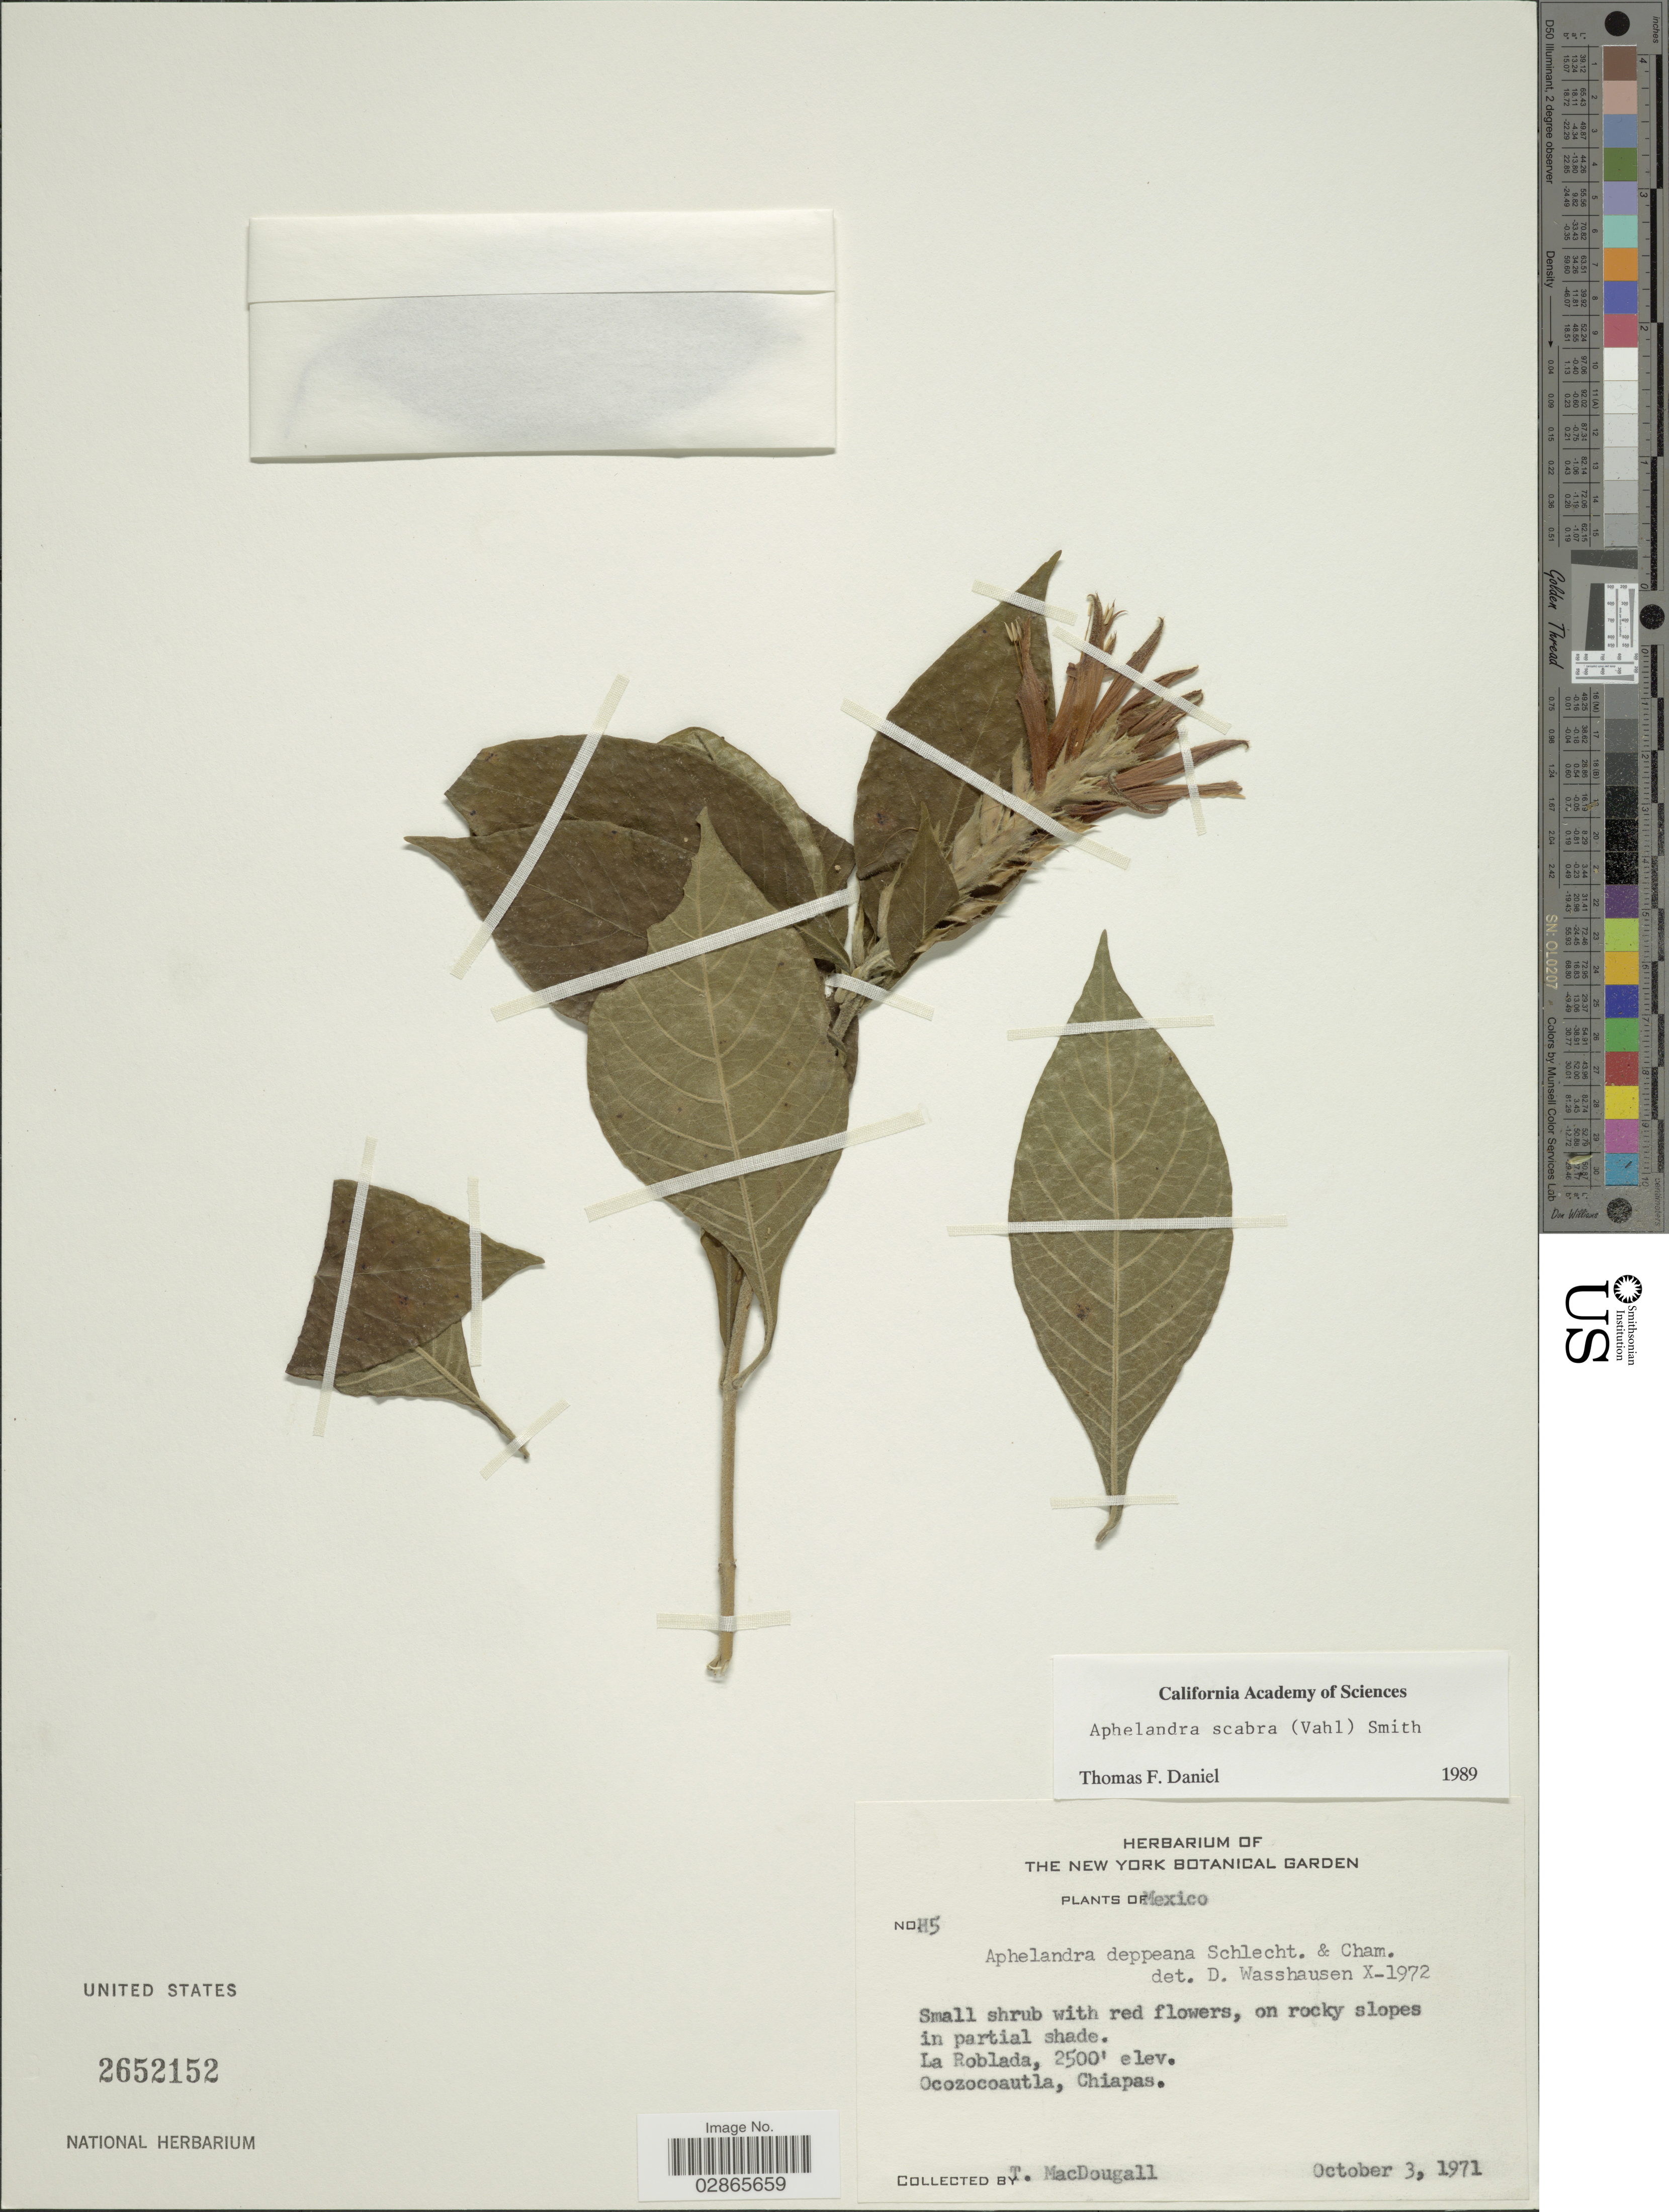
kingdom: Plantae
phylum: Tracheophyta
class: Magnoliopsida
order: Lamiales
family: Acanthaceae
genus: Aphelandra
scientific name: Aphelandra deppeana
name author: Schltdl. & Cham.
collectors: T. B. MacDougall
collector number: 85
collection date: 1971-10-03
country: Mexico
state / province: Chiapas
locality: La Roblada, Ocozocoautla.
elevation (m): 762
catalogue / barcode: US 2652152